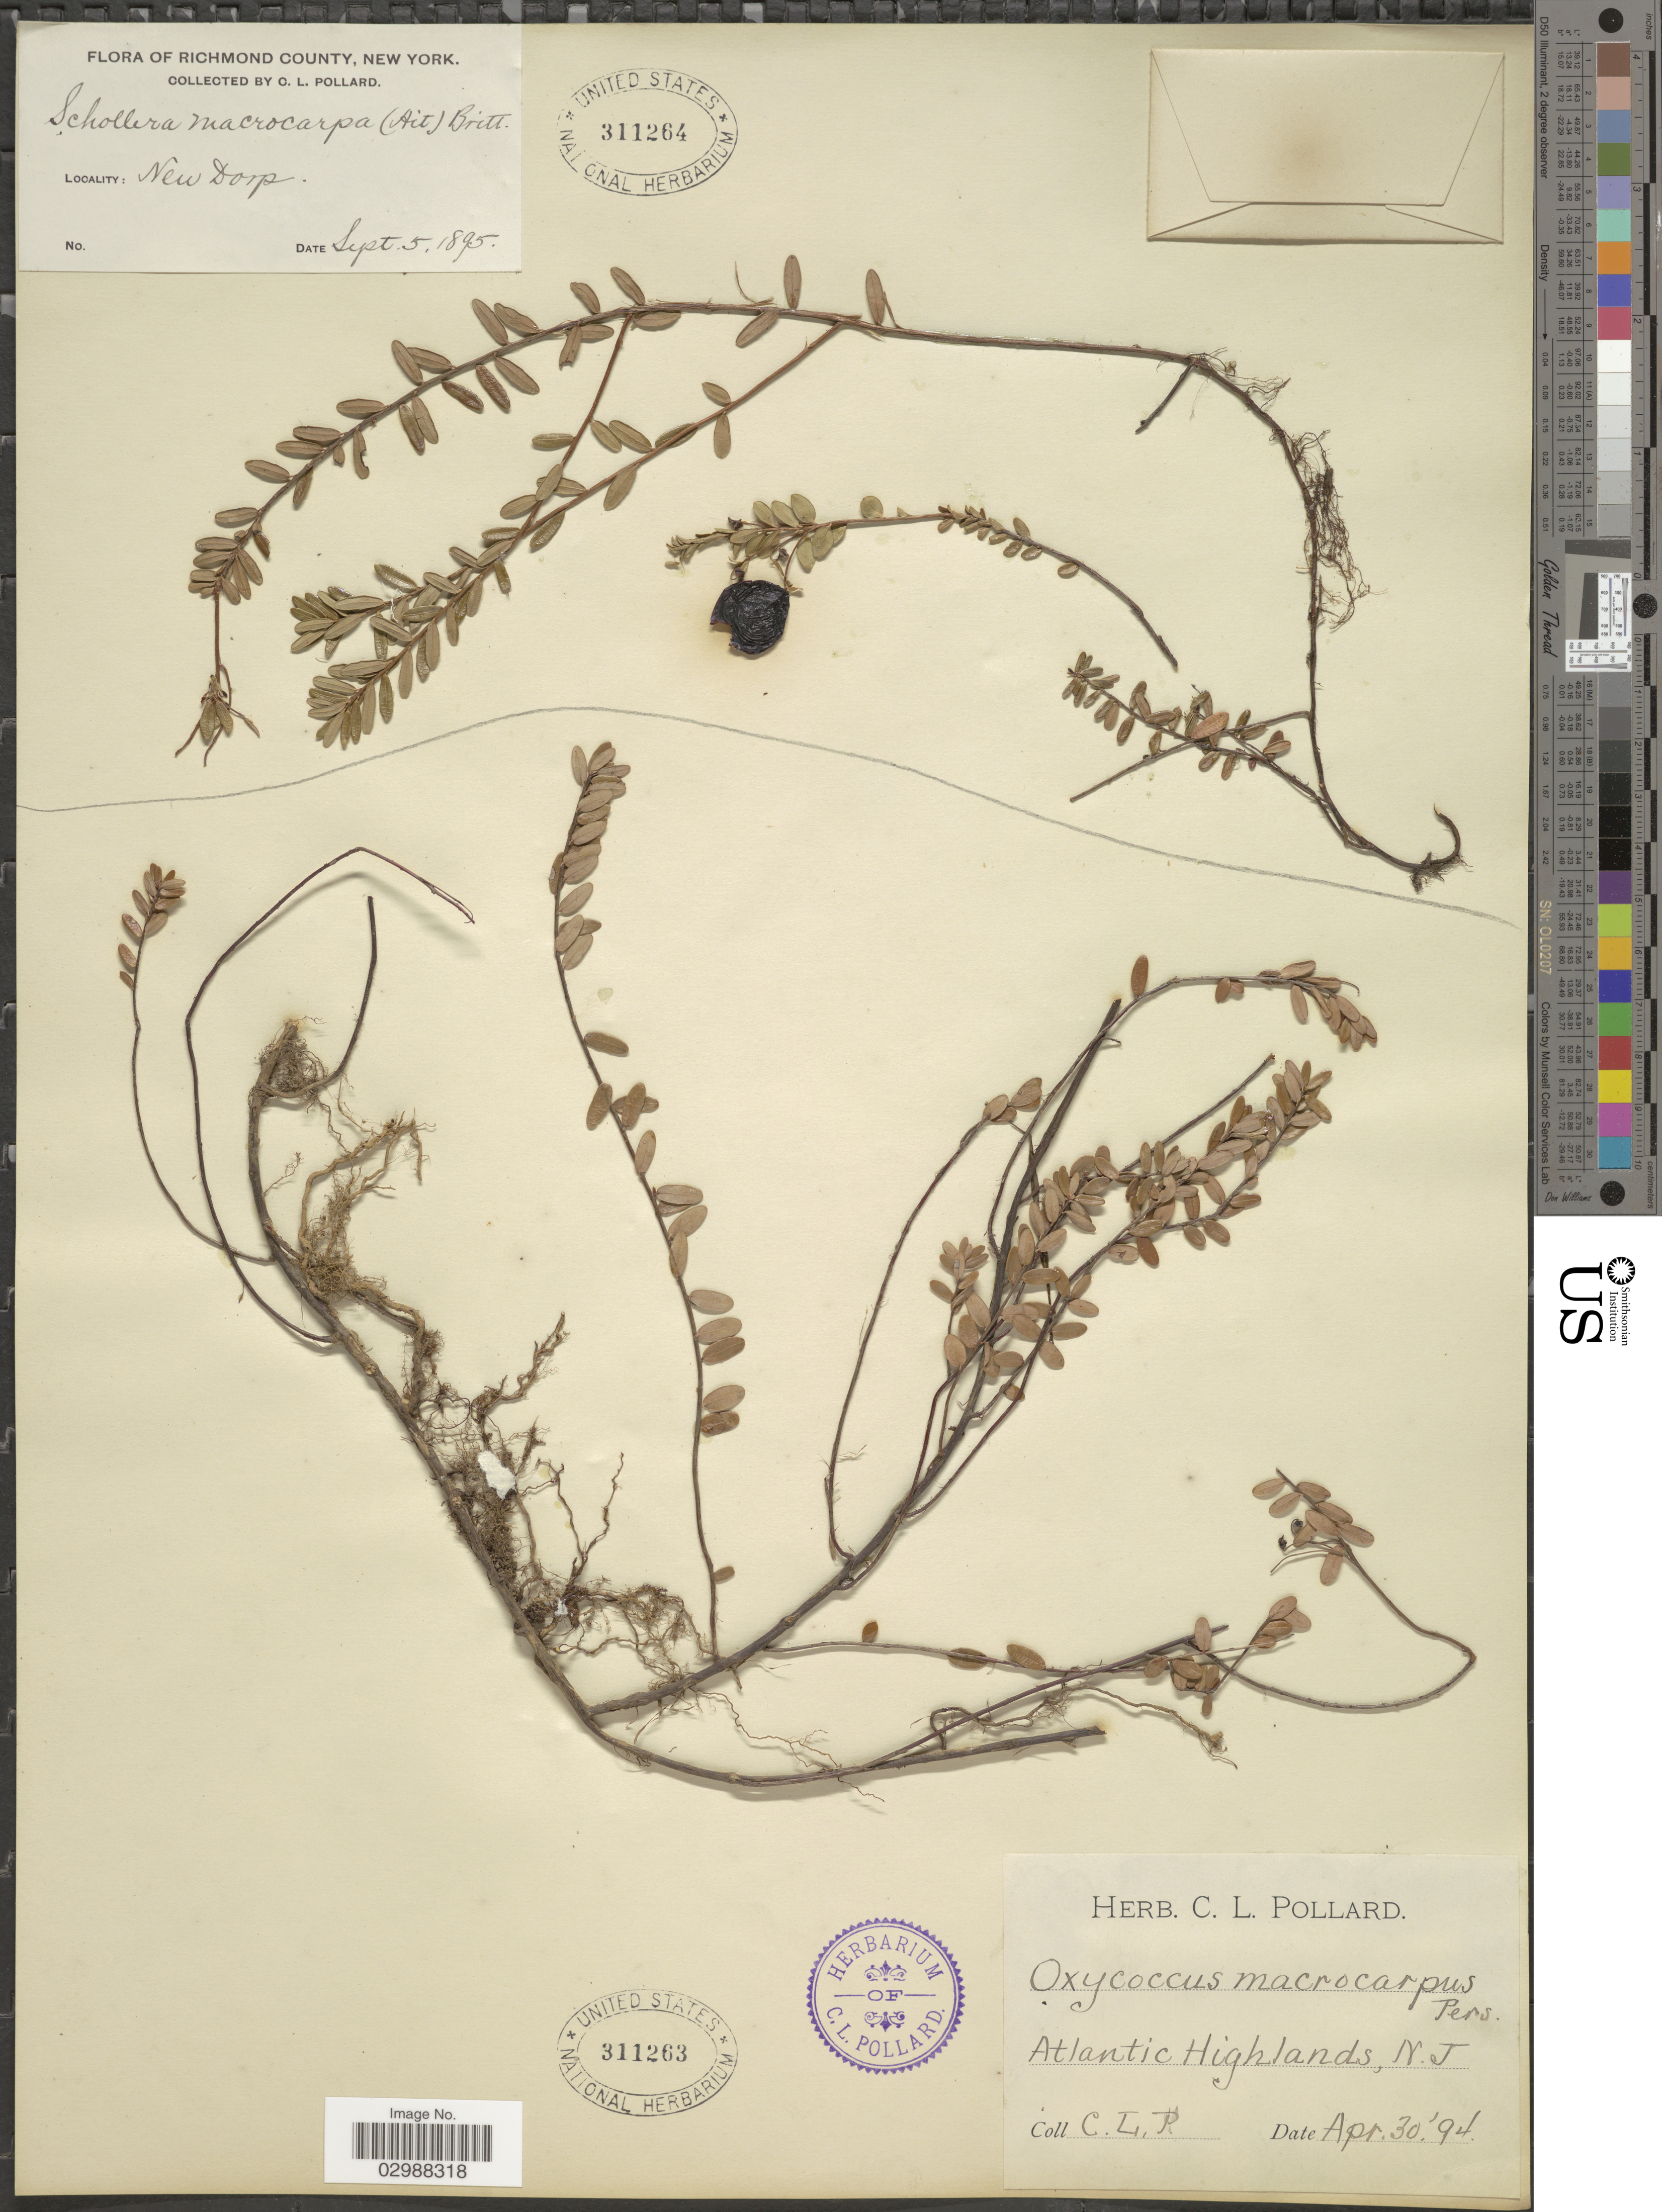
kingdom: Plantae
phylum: Tracheophyta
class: Magnoliopsida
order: Ericales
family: Ericaceae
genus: Vaccinium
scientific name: Vaccinium macrocarpon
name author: Aiton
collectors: C. L. Pollard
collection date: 1895-09-05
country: United States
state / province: New York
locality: Richmond County. New Dorp.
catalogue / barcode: US 311264-2